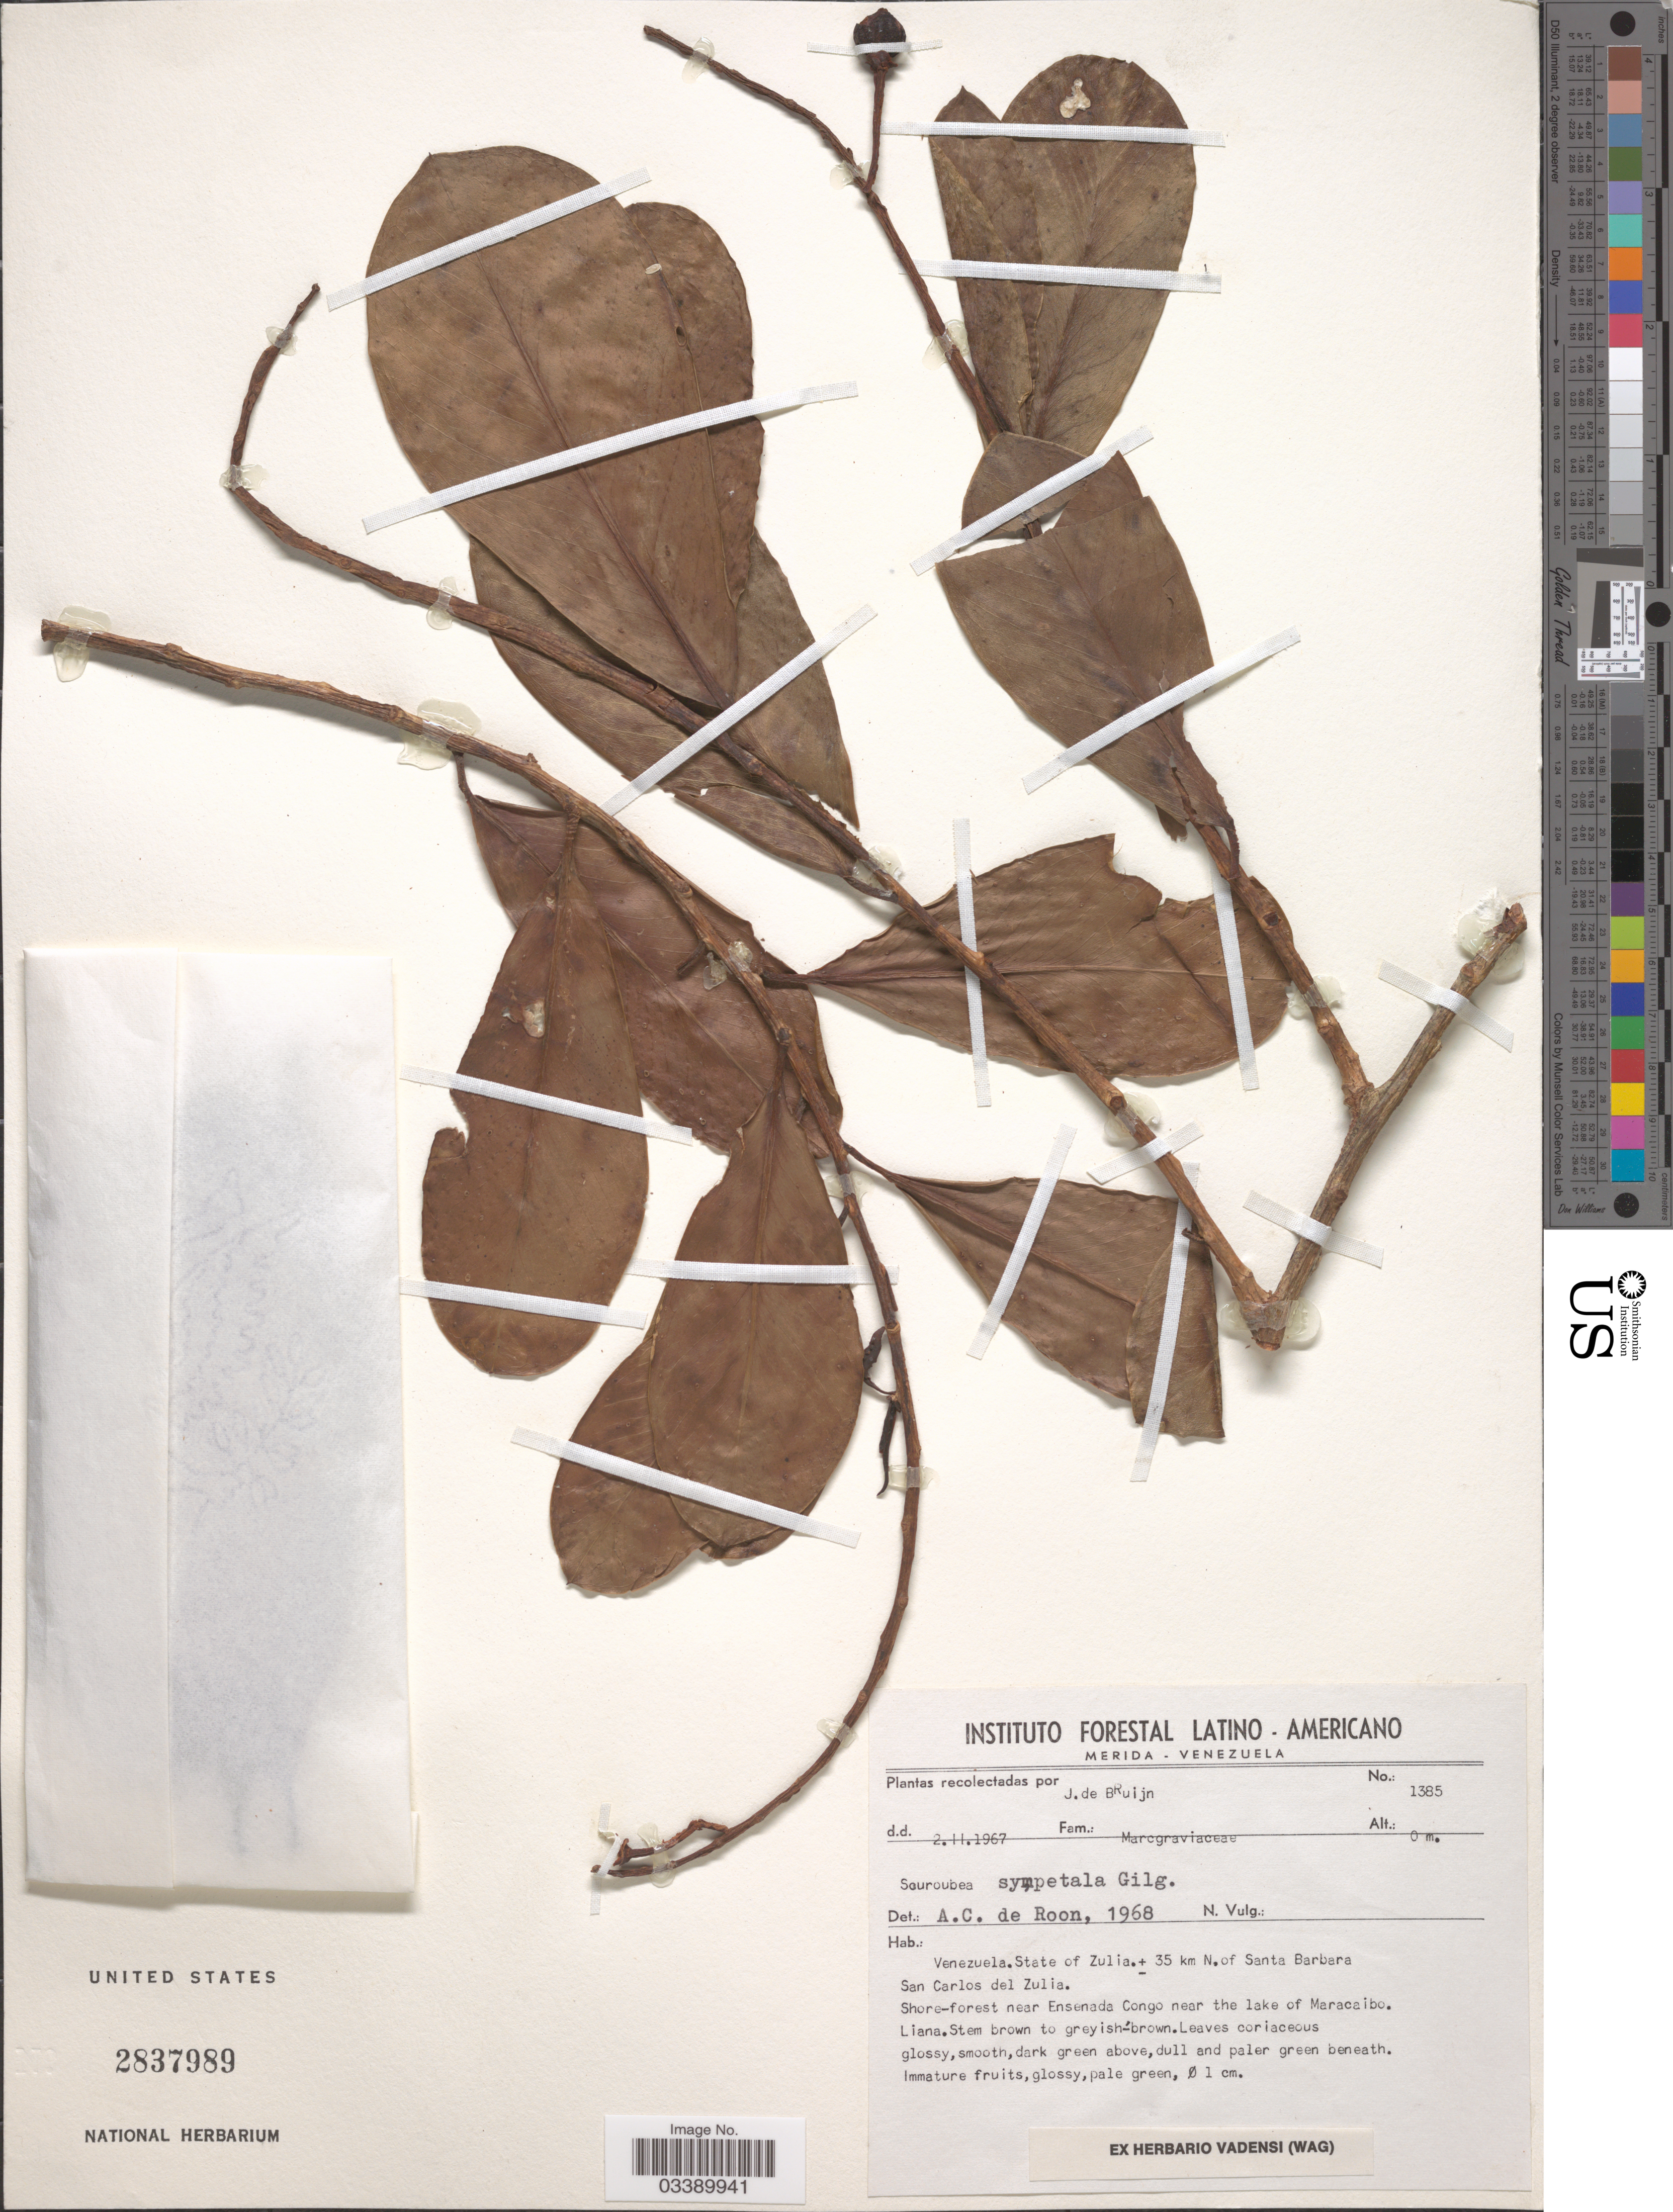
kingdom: Plantae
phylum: Tracheophyta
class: Magnoliopsida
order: Ericales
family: Marcgraviaceae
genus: Souroubea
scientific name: Souroubea sympetala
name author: Gilg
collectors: J. Bruijn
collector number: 1385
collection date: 1967-02-02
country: Venezuela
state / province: Zulia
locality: ± 35 km N. of Santa Barbara San Carlos del Zulia. Shore-forest near Ensenada Congo near the lake of Maracaibo.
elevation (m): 0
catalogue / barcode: US 2837989